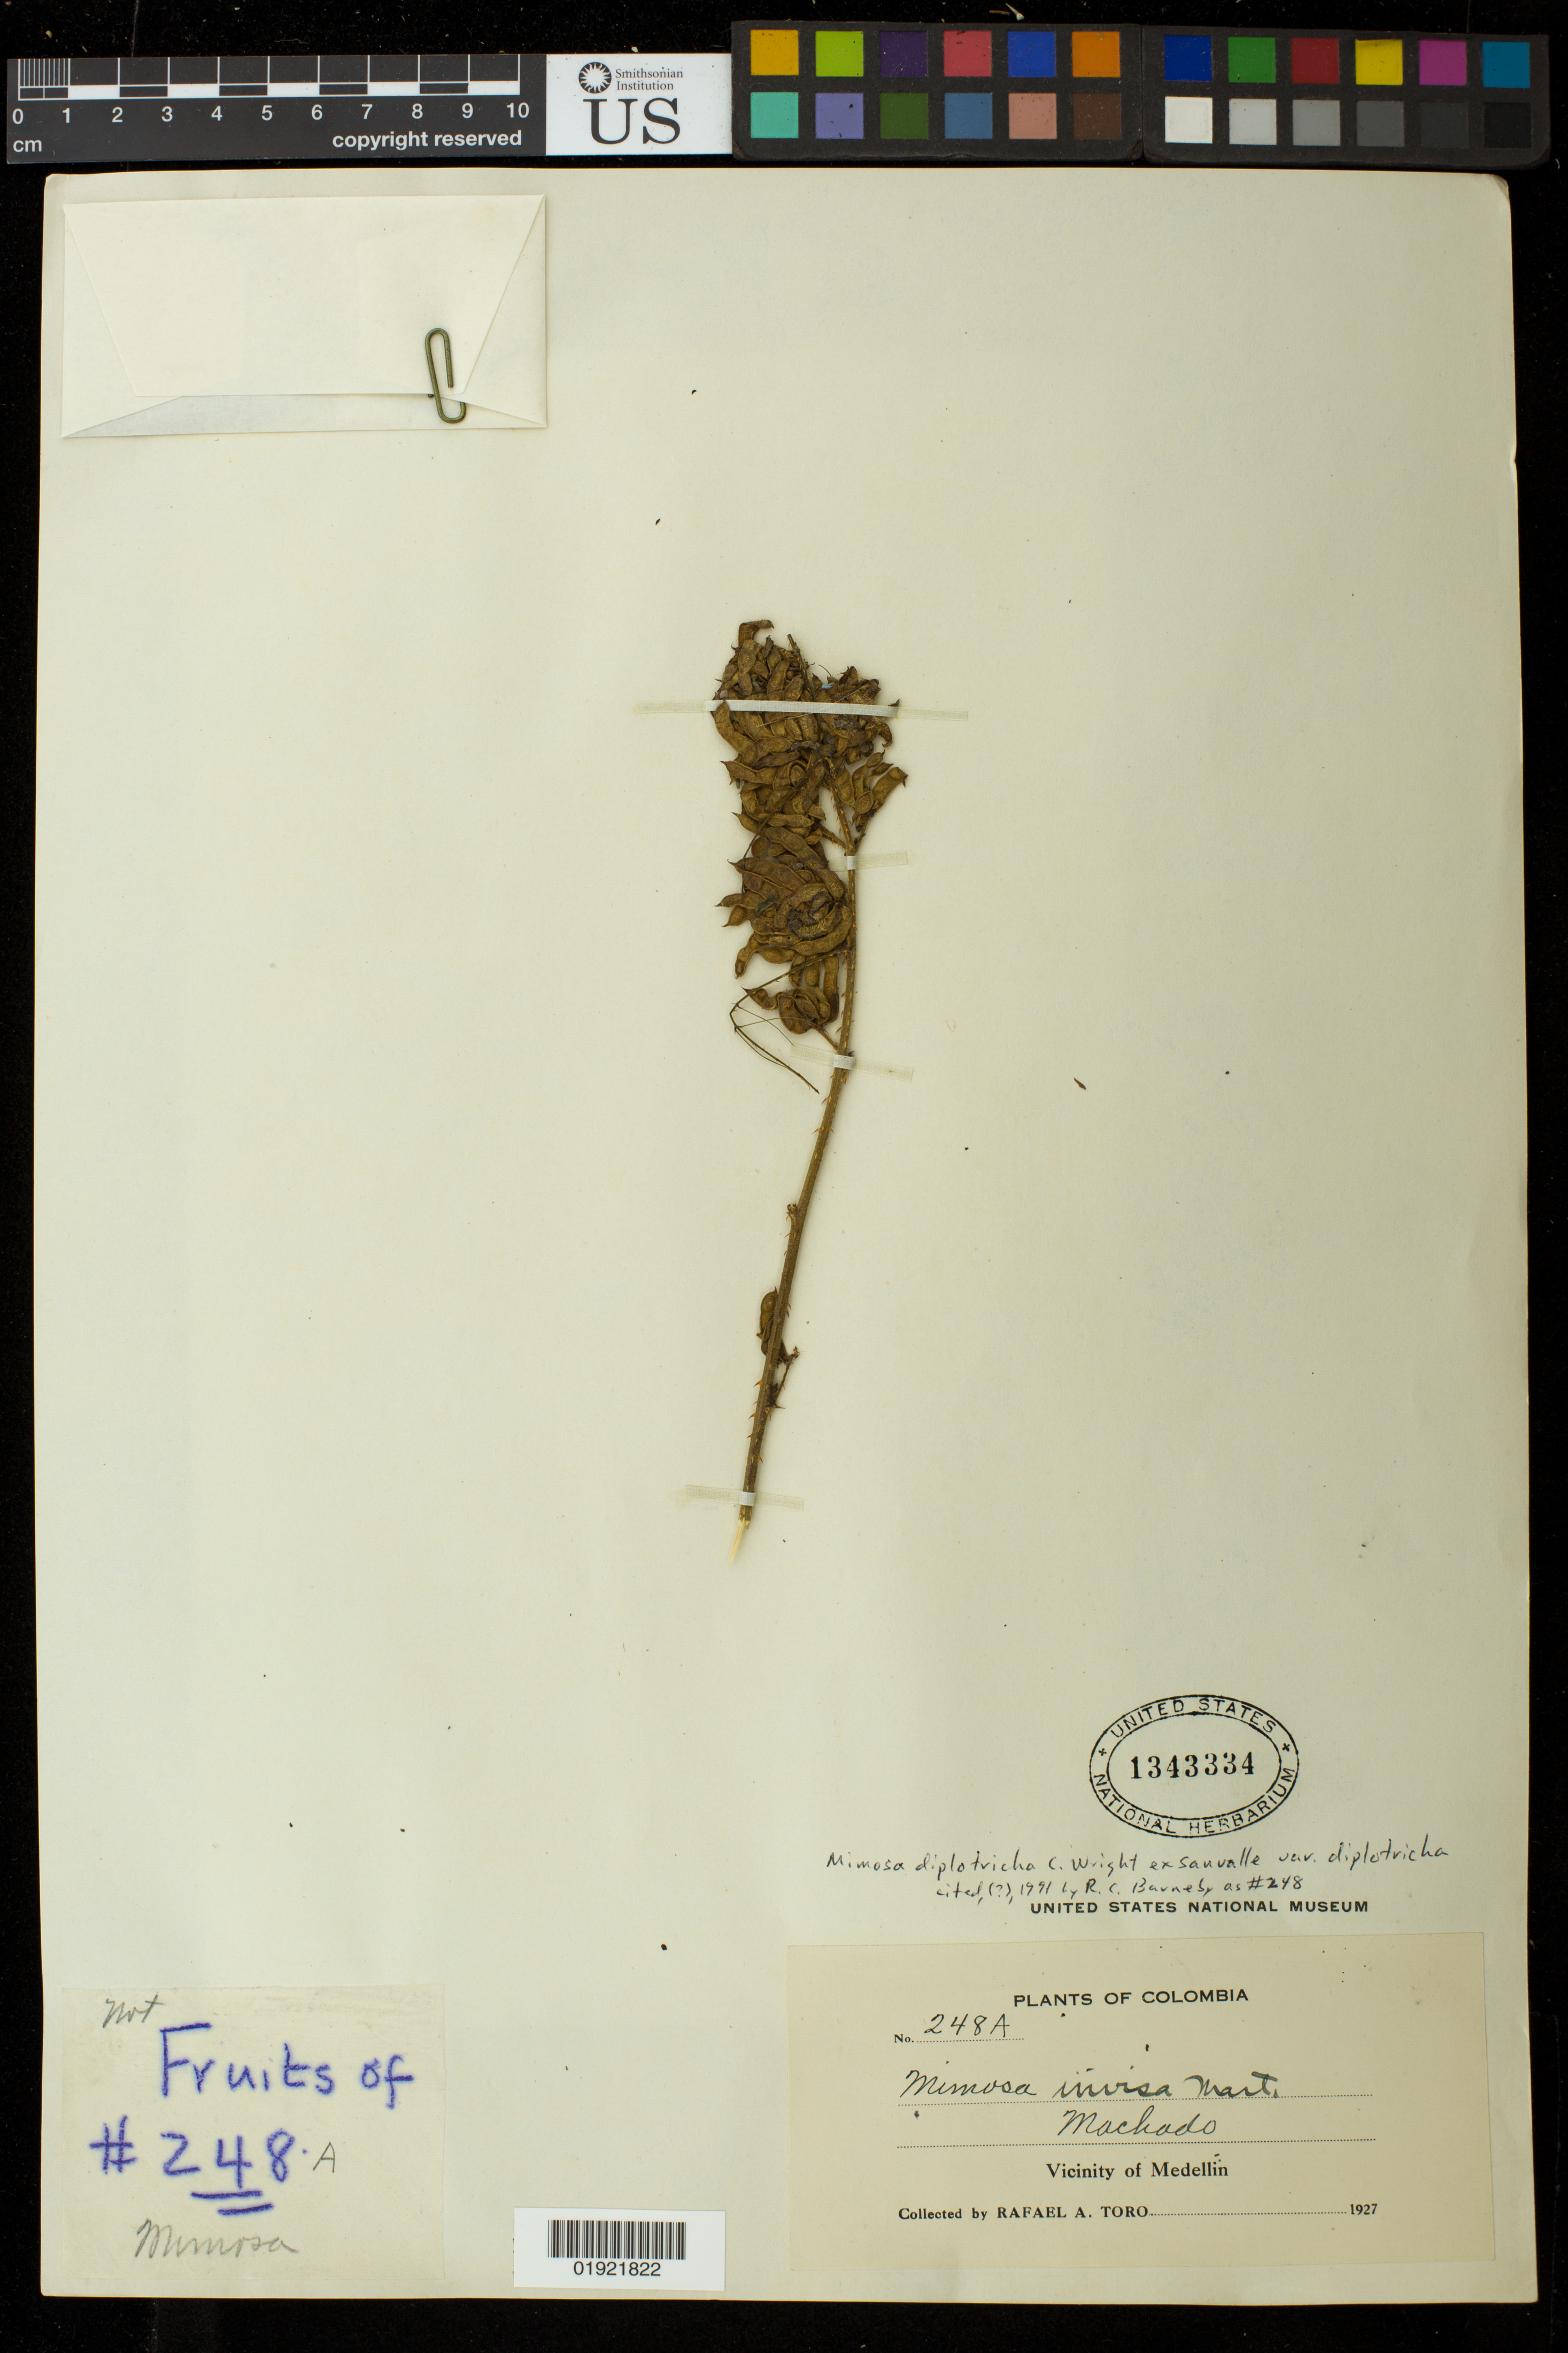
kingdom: Plantae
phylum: Tracheophyta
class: Magnoliopsida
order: Fabales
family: Fabaceae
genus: Mimosa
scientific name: Mimosa diplotricha var. diplotricha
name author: C. Wright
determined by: Barneby, Rupert C., (NY)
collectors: R. A. Toro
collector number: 248A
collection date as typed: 1927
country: Colombia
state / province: Antioquia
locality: Machado, Vicinity of Medellin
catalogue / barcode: US 1343334